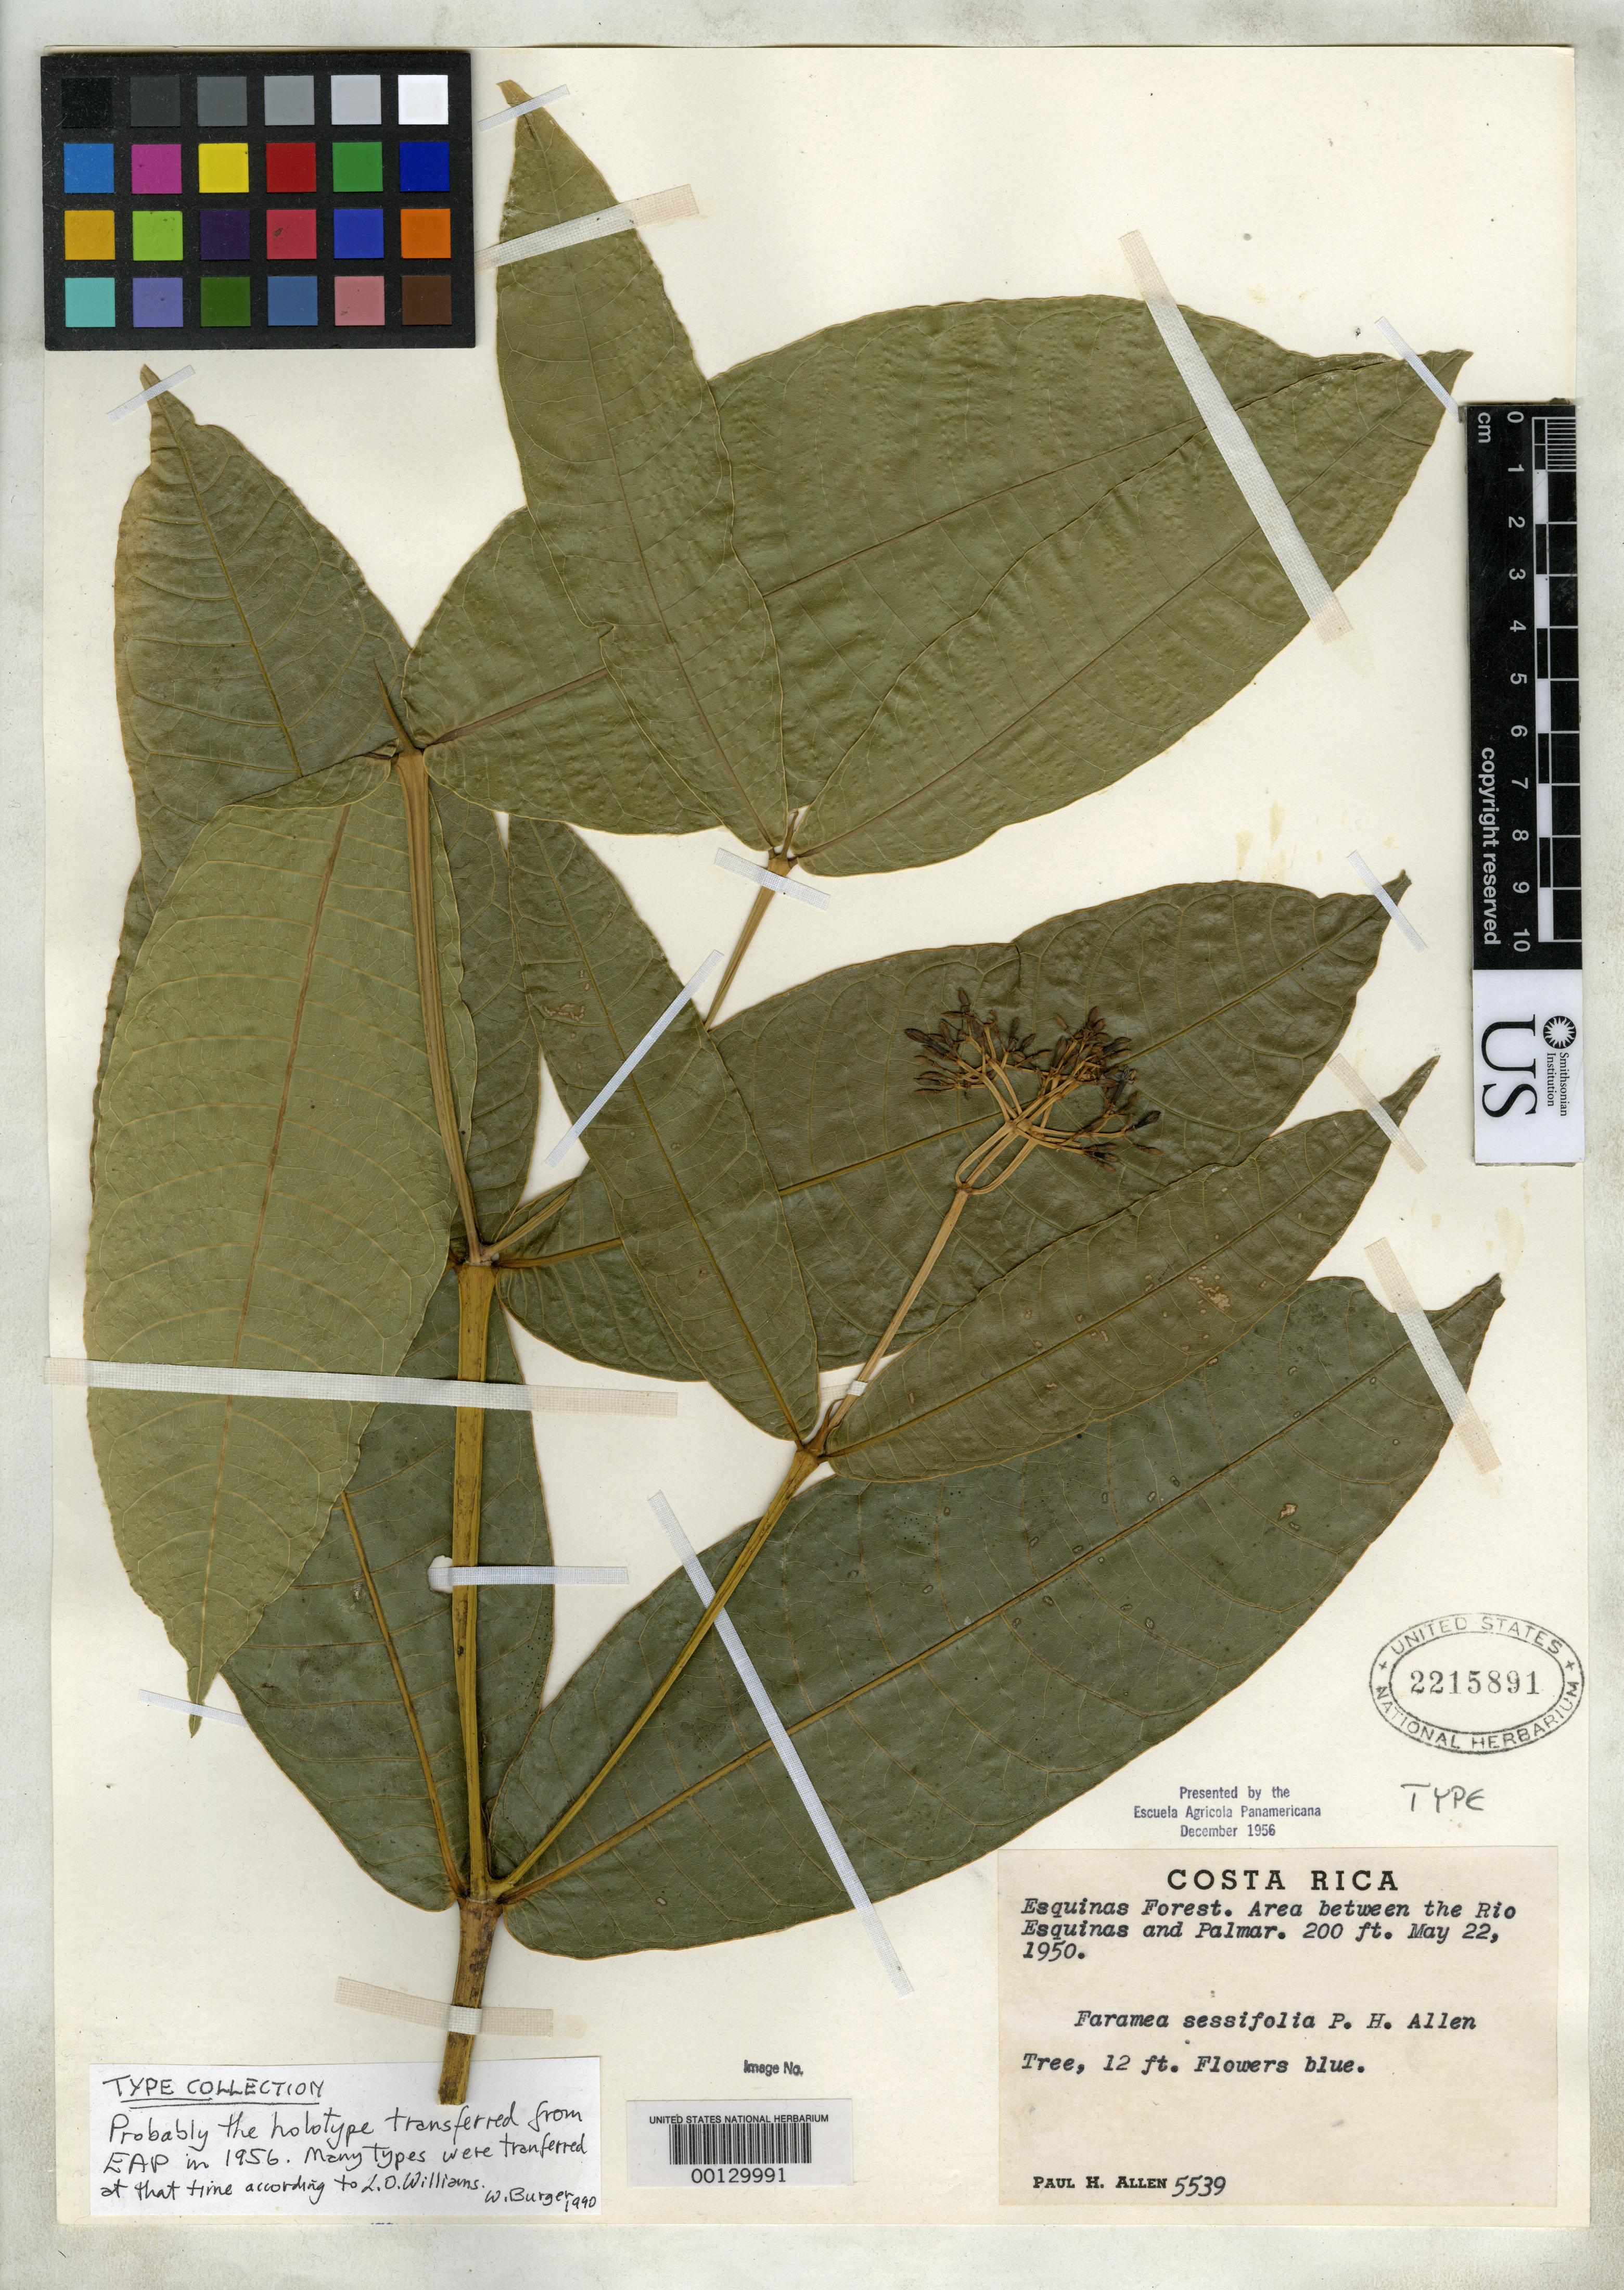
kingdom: Plantae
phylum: Tracheophyta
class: Magnoliopsida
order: Gentianales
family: Rubiaceae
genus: Faramea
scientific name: Faramea sessifolia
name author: P.H. Allen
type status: Holotype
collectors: P. H. Allen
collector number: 5539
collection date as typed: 22 May 1950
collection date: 1950-05-22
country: Costa Rica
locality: Esquinas Forest, area between Rio Esquinas and Palmar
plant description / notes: "Presented by the Escuela Agricola Panamericana December 1956." Holotype, transferred from EAP to US (see Dorr et al. 2009, Taxon 58: 993-1001).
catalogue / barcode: US 2215891